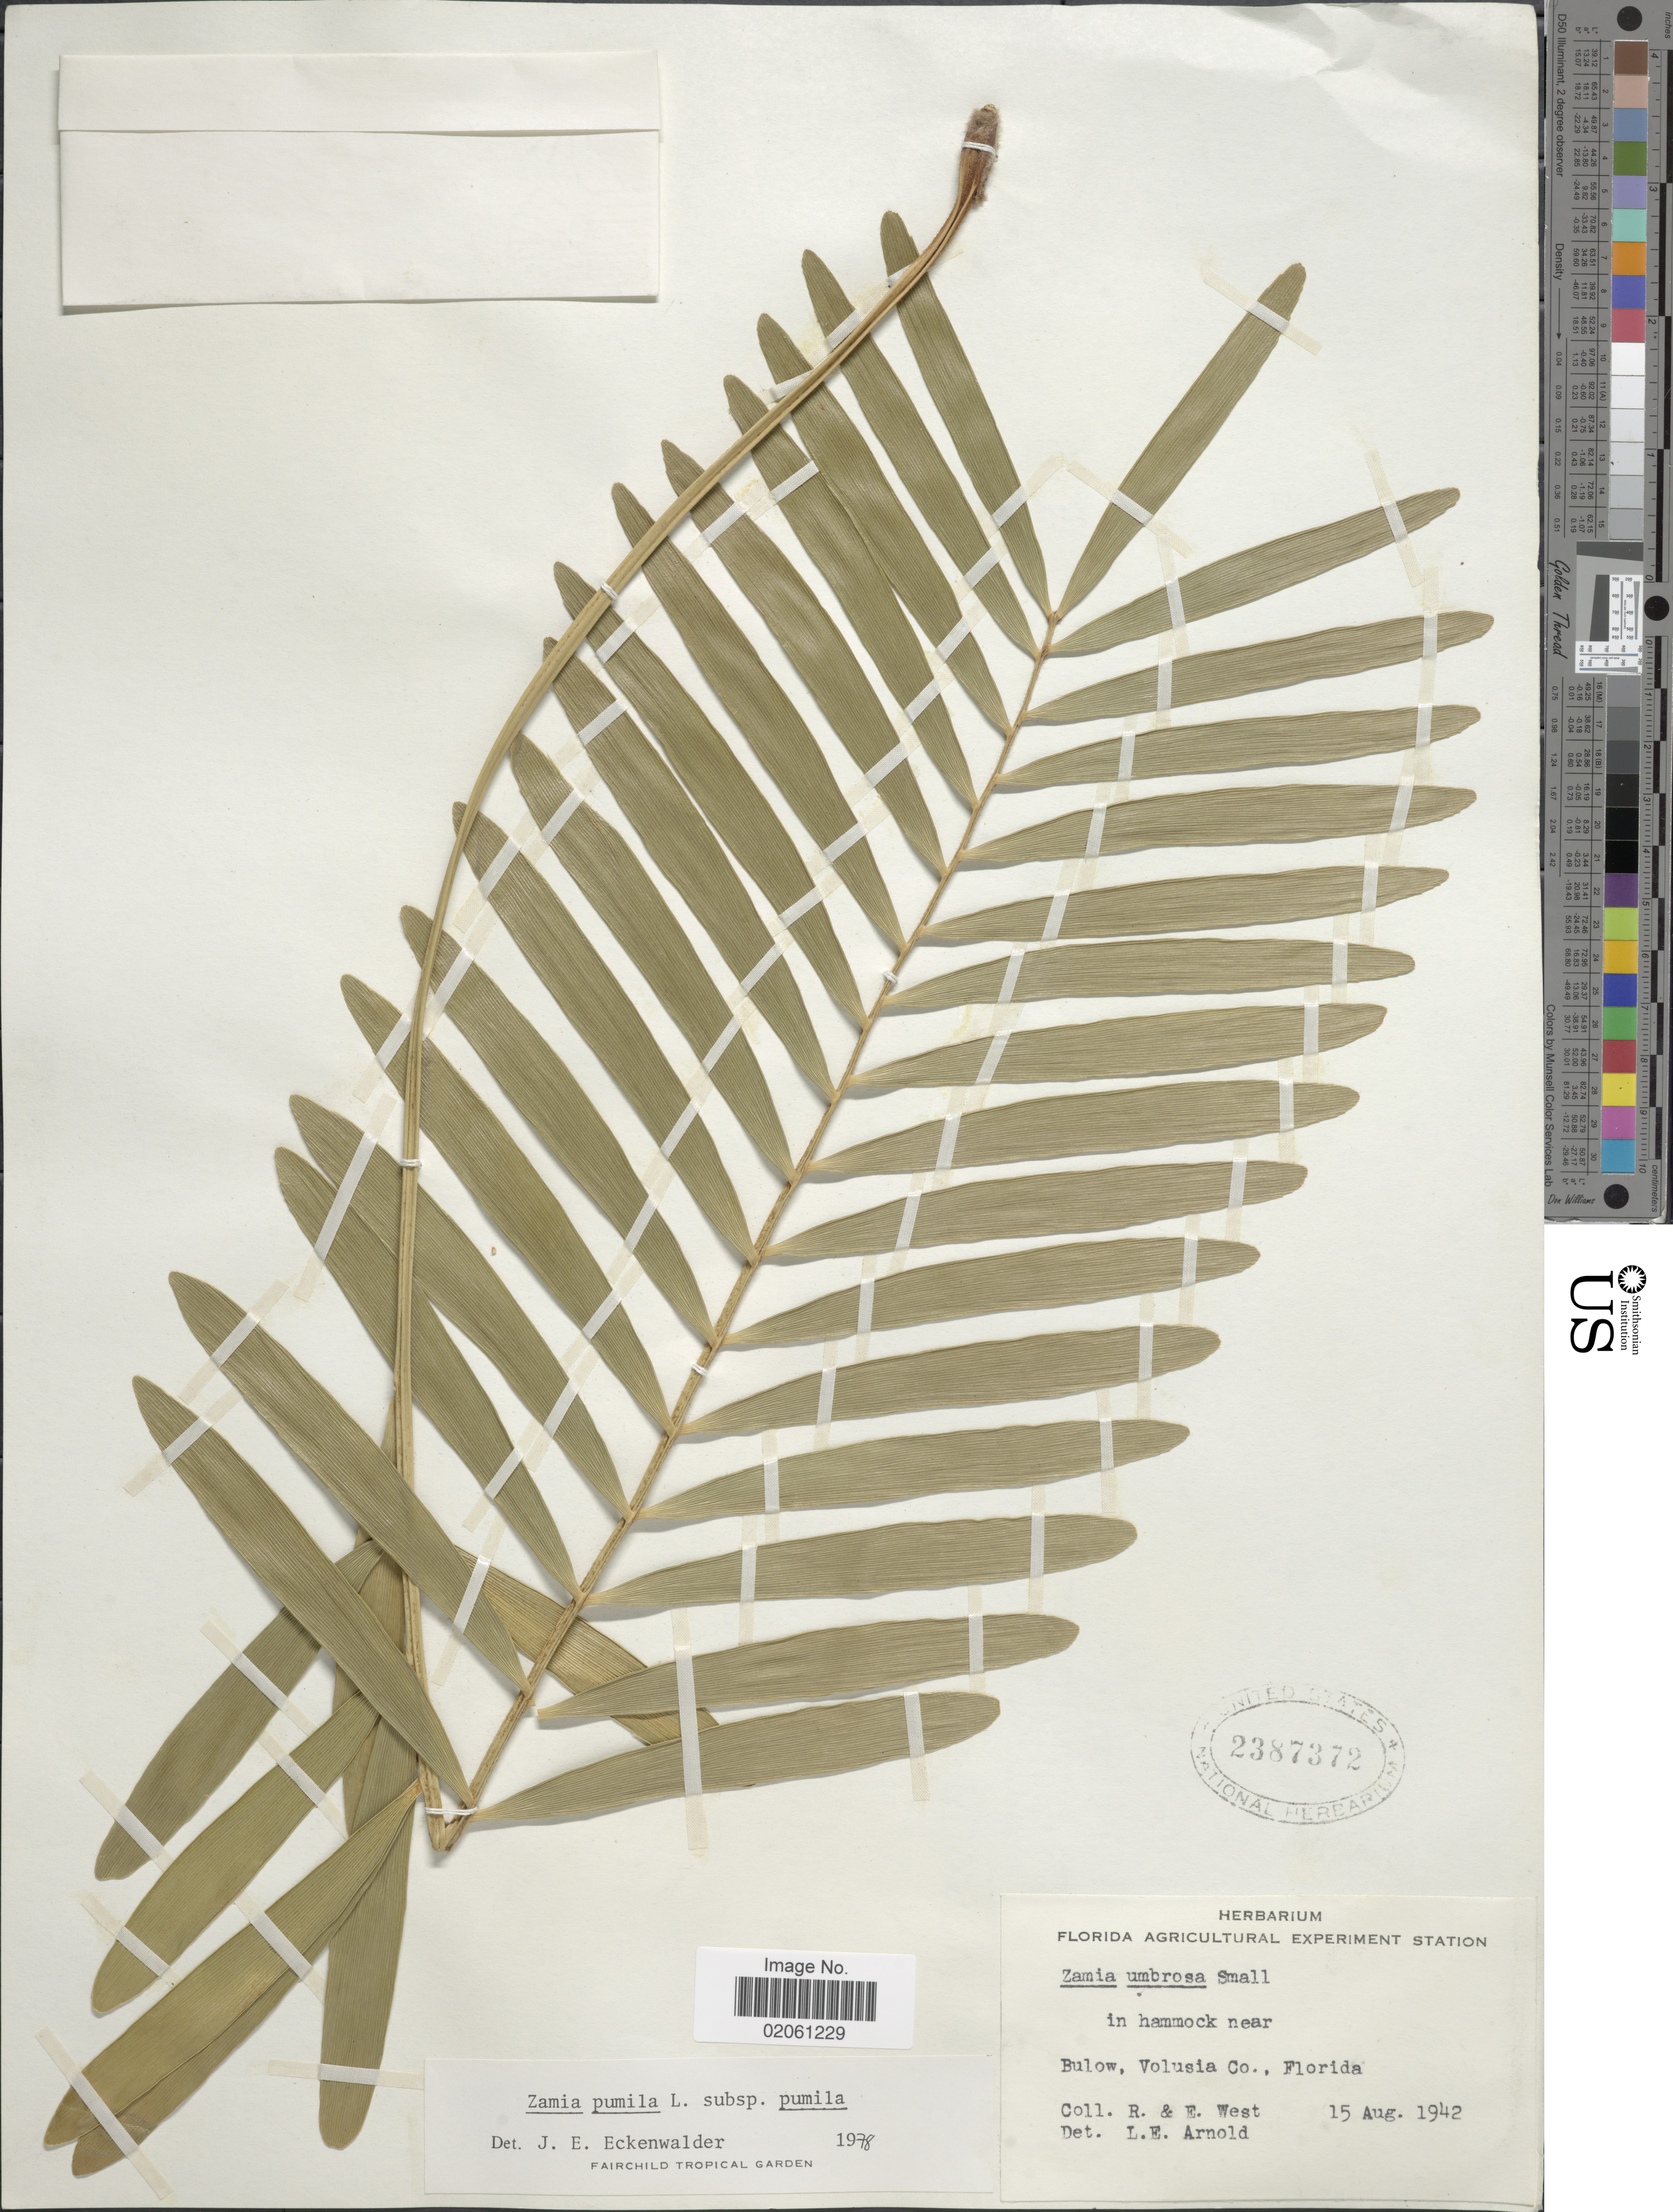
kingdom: Plantae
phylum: Tracheophyta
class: Cycadopsida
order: Cycadales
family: Zamiaceae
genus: Zamia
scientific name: Zamia pumila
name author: L.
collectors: R. West & E. West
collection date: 1942-08-15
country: United States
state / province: Florida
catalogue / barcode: US 2387372